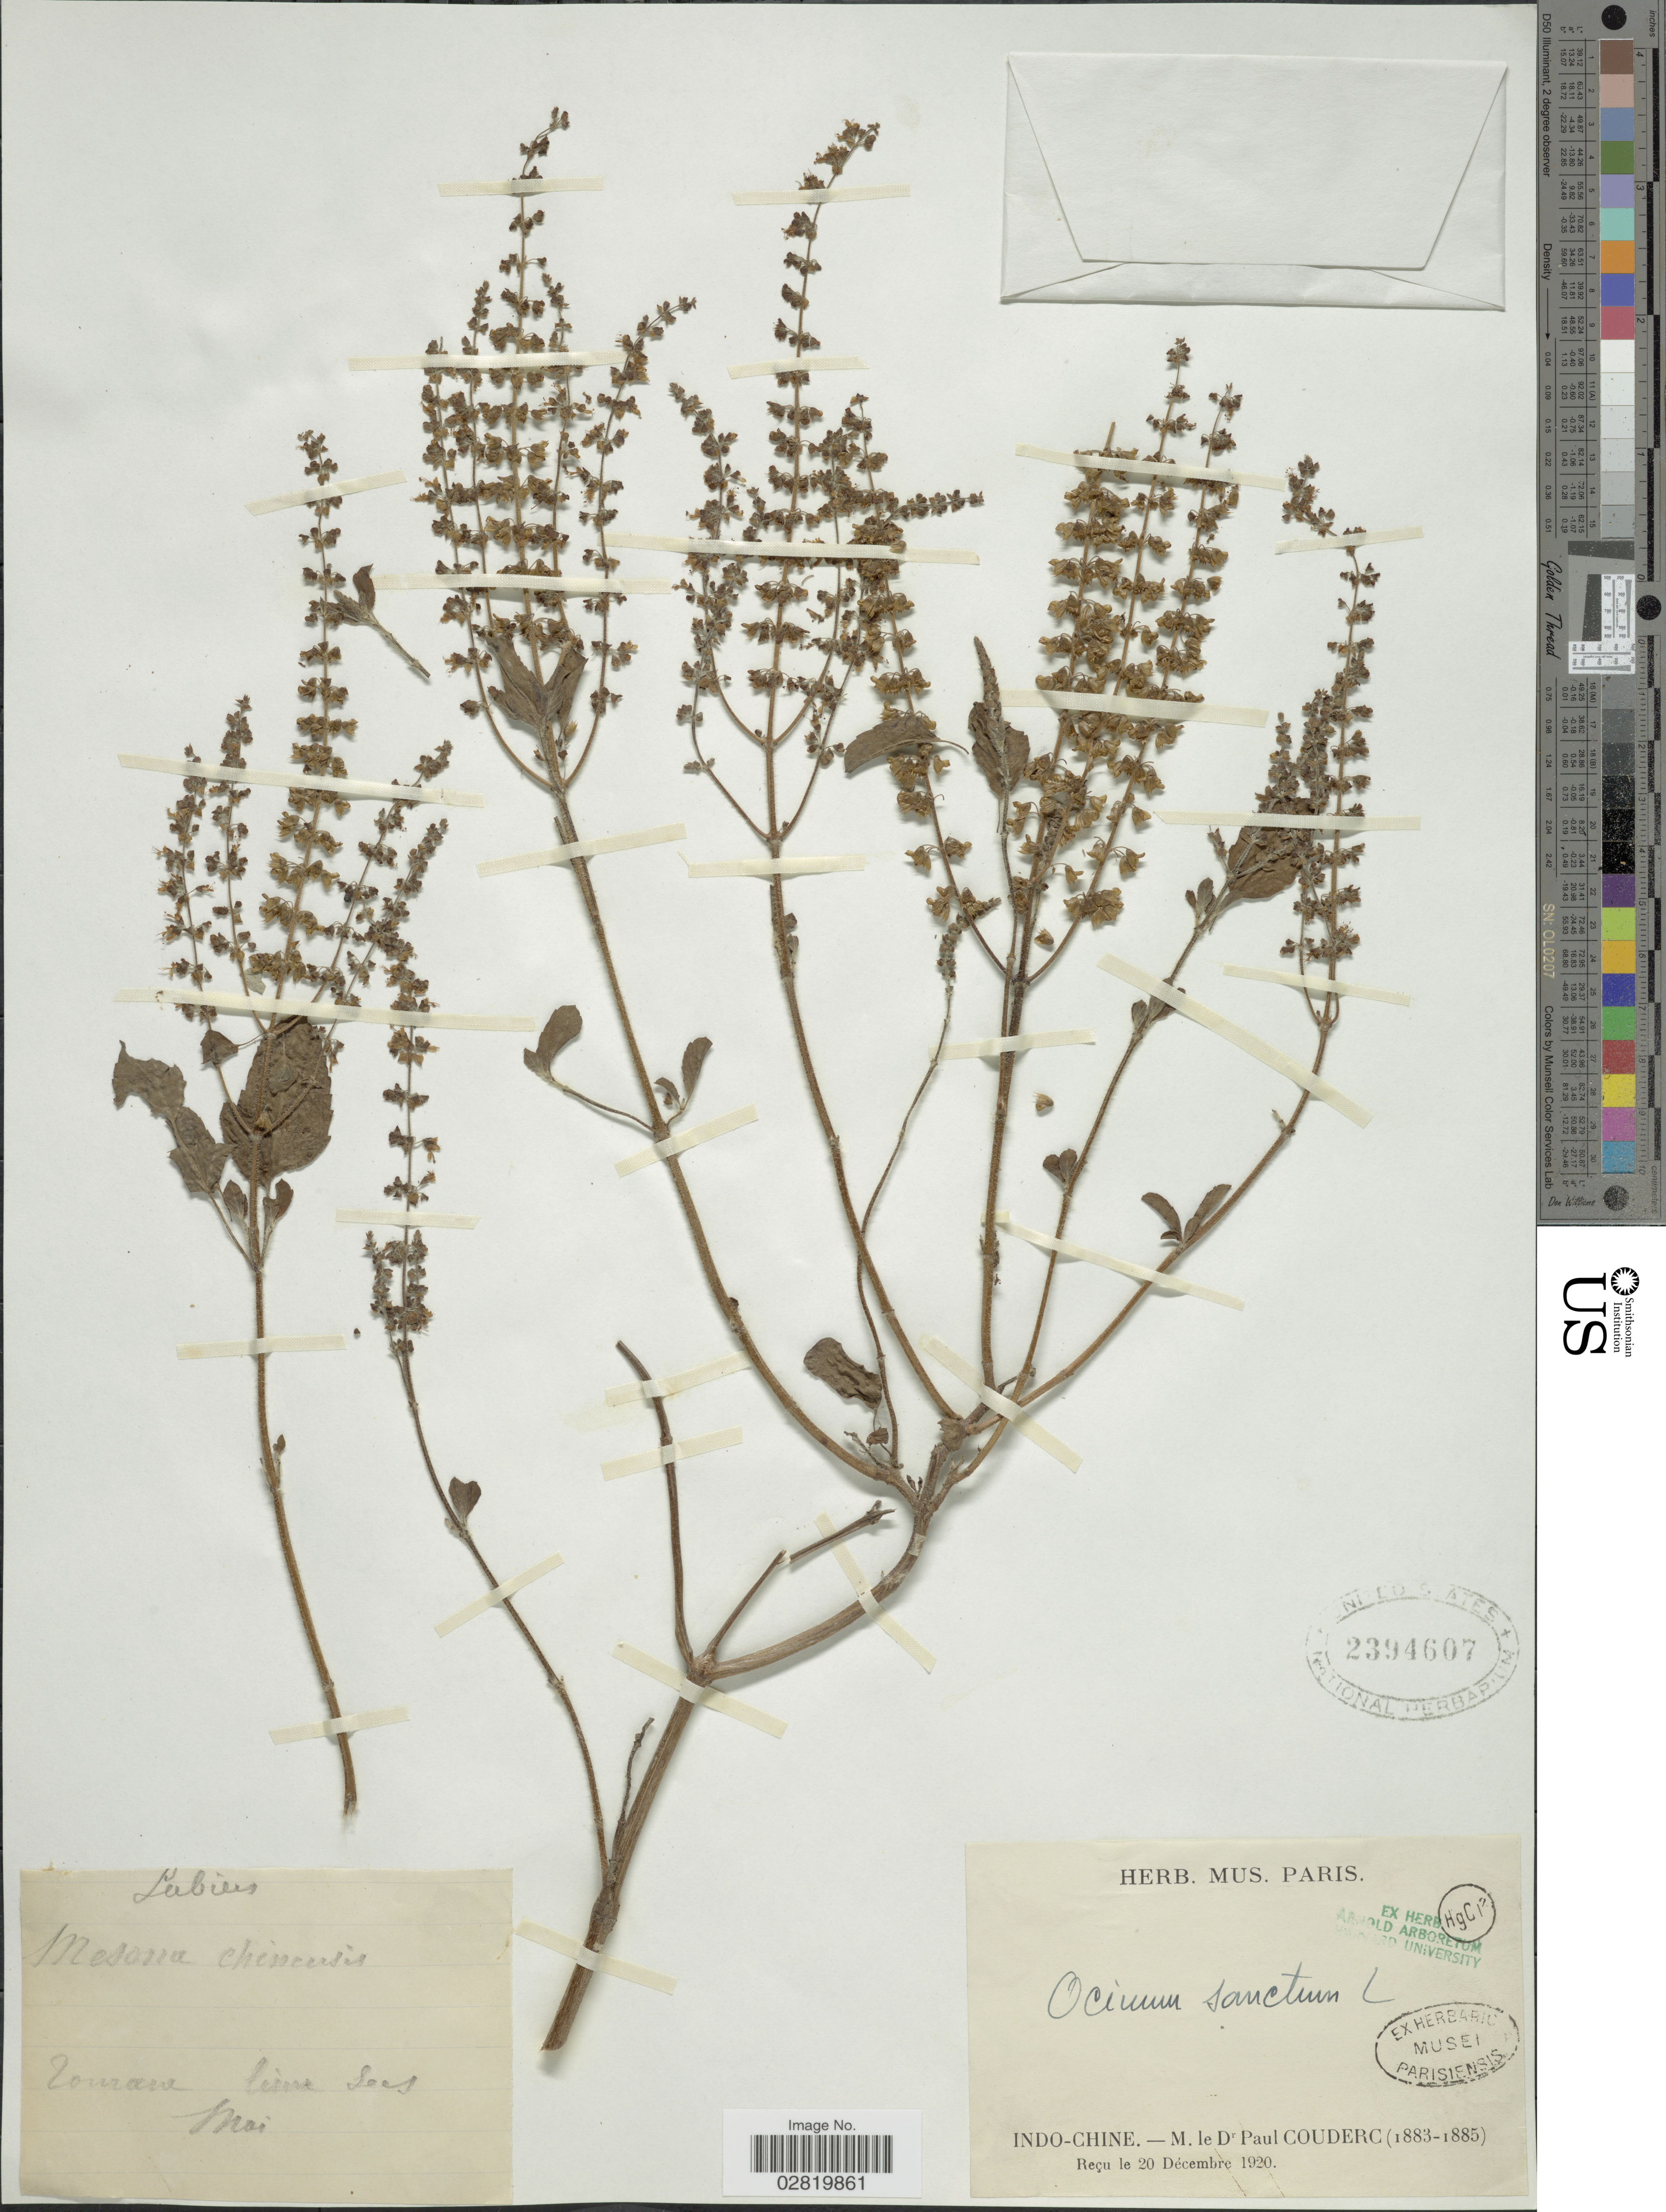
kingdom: Plantae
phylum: Tracheophyta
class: Magnoliopsida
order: Lamiales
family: Lamiaceae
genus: Ocimum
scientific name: Ocimum sanctum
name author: L.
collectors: P. Couderc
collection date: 1883-05/1885-05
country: Vietnam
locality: Indo-Chine, Tourane liene [interpreted] sees [interpreted].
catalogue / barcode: US 2394607